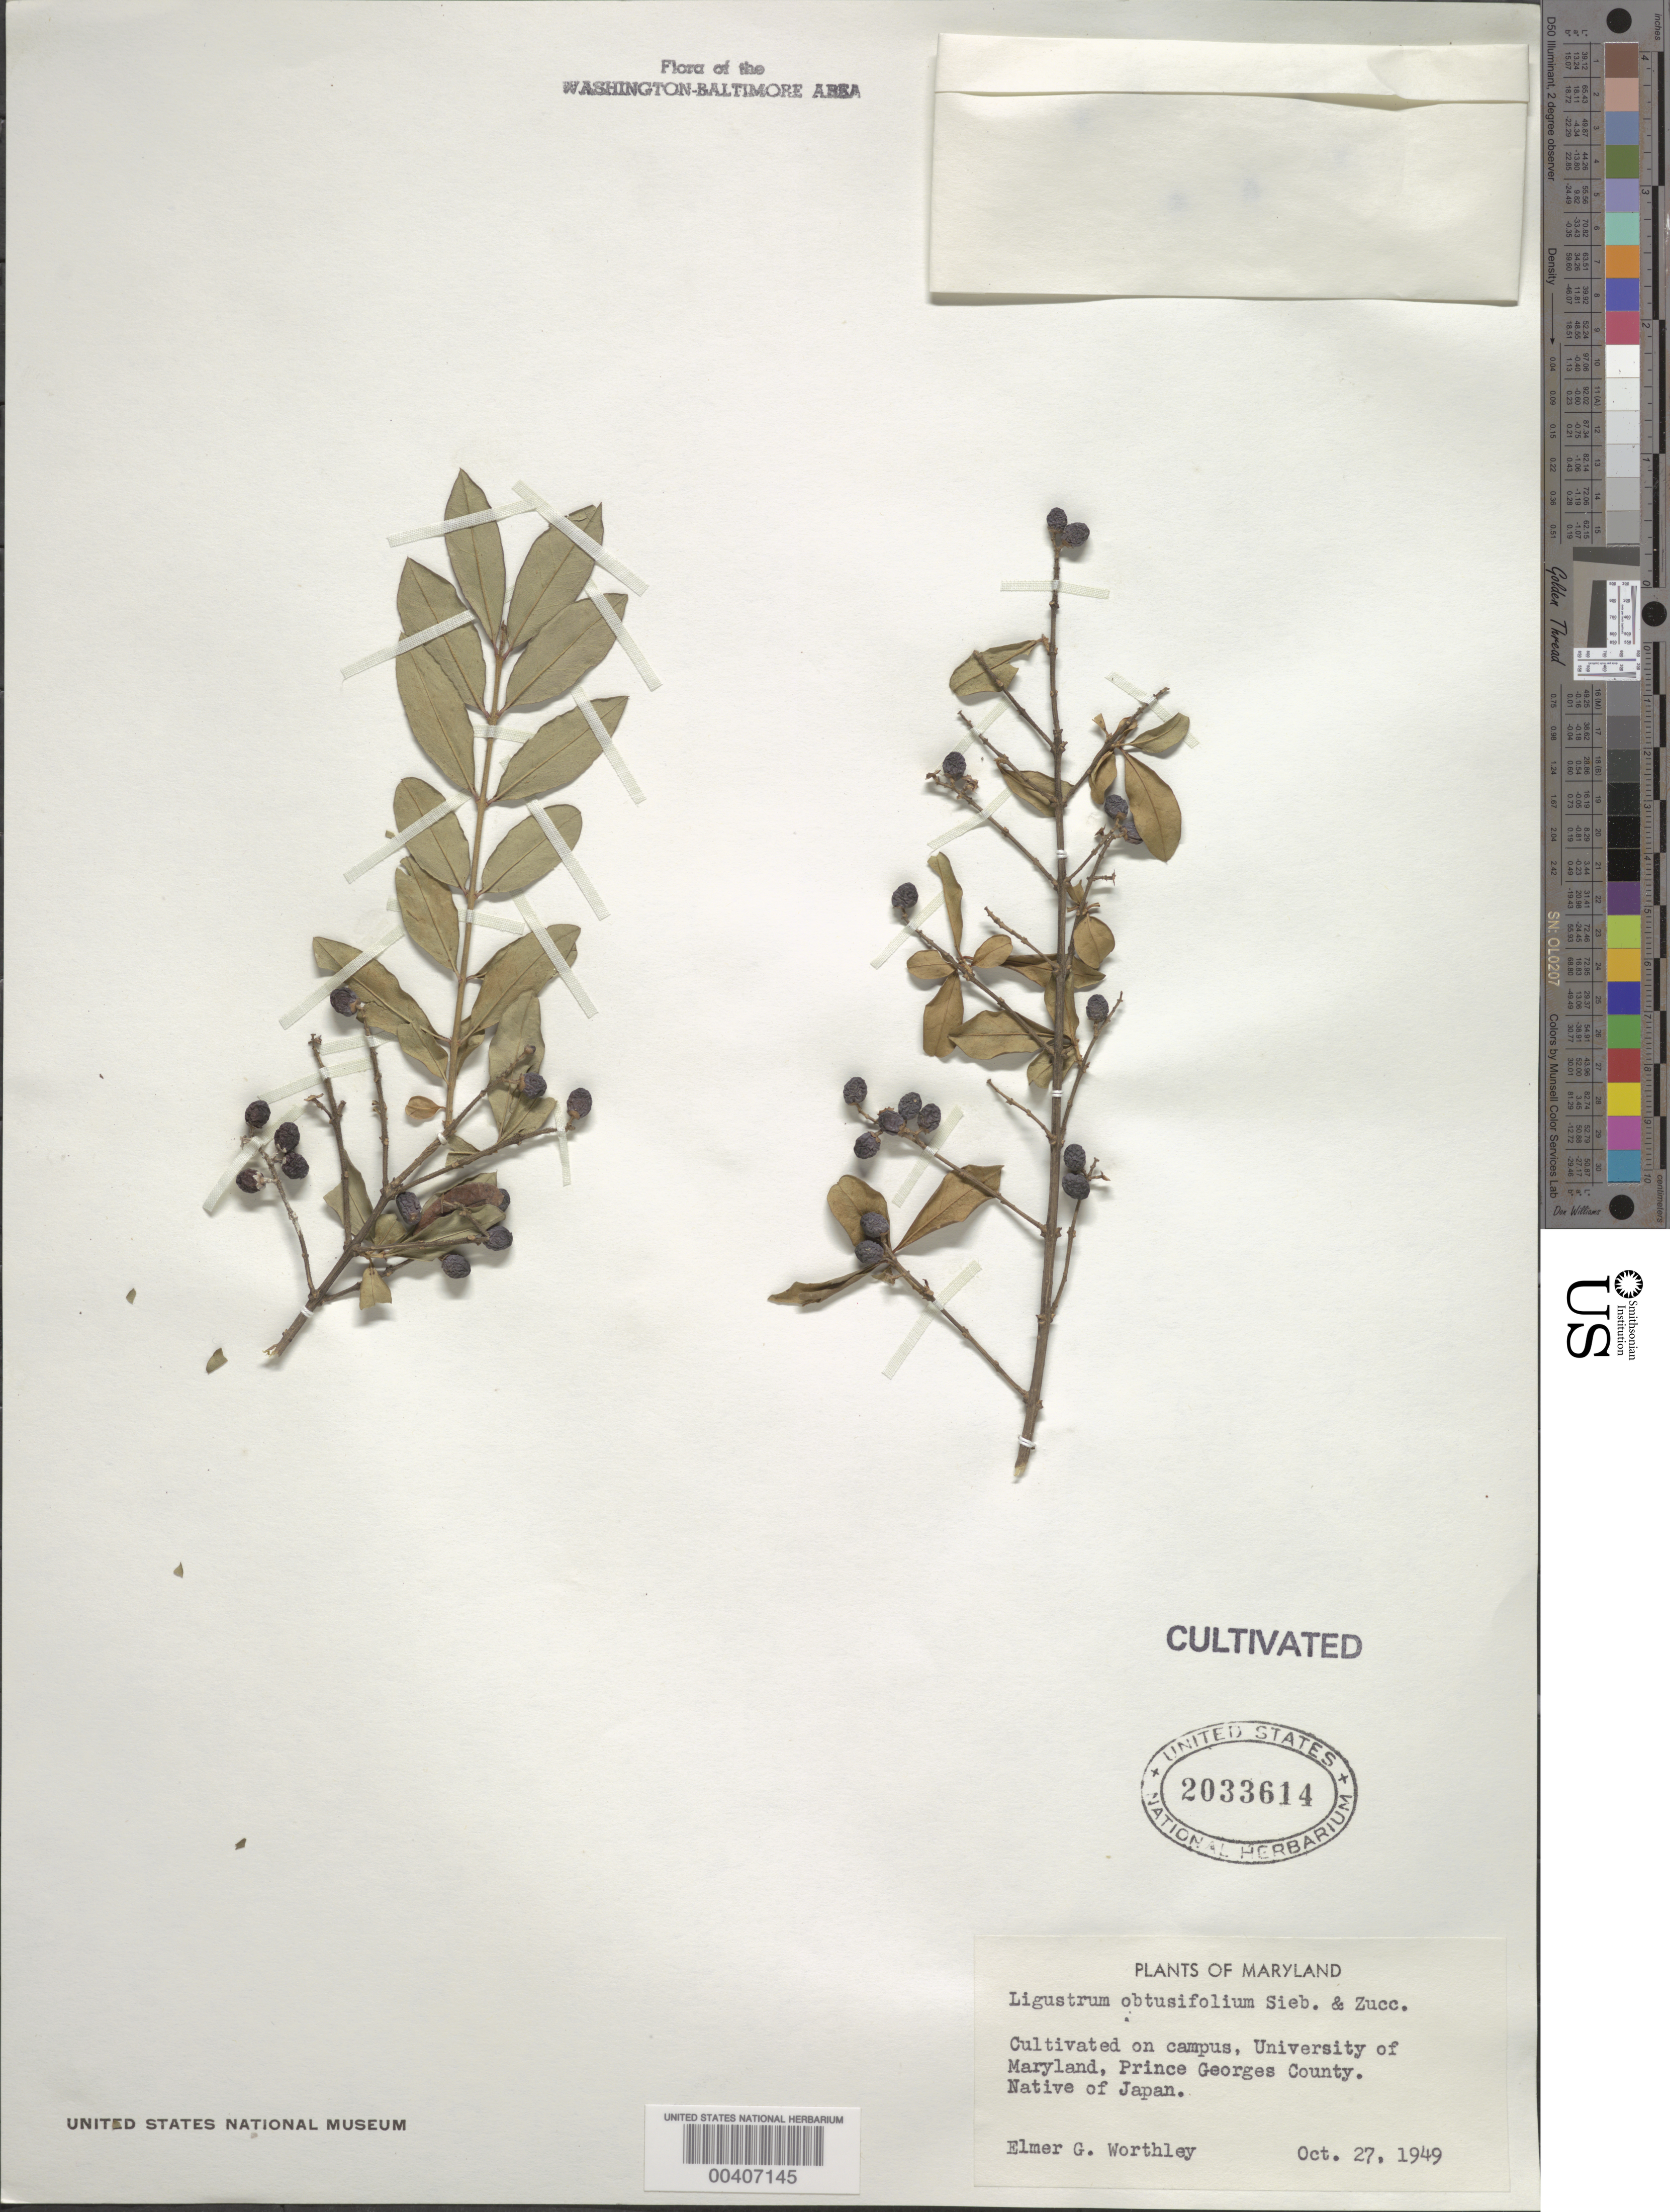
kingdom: Plantae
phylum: Tracheophyta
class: Magnoliopsida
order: Lamiales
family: Oleaceae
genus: Ligustrum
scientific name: Ligustrum obtusifolium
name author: Siebert & Zucc.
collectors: E. Worthley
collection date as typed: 27 Oct 1949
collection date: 1949-10-27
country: United States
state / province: Maryland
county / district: Prince George's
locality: University of Maryland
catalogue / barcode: US 2033614